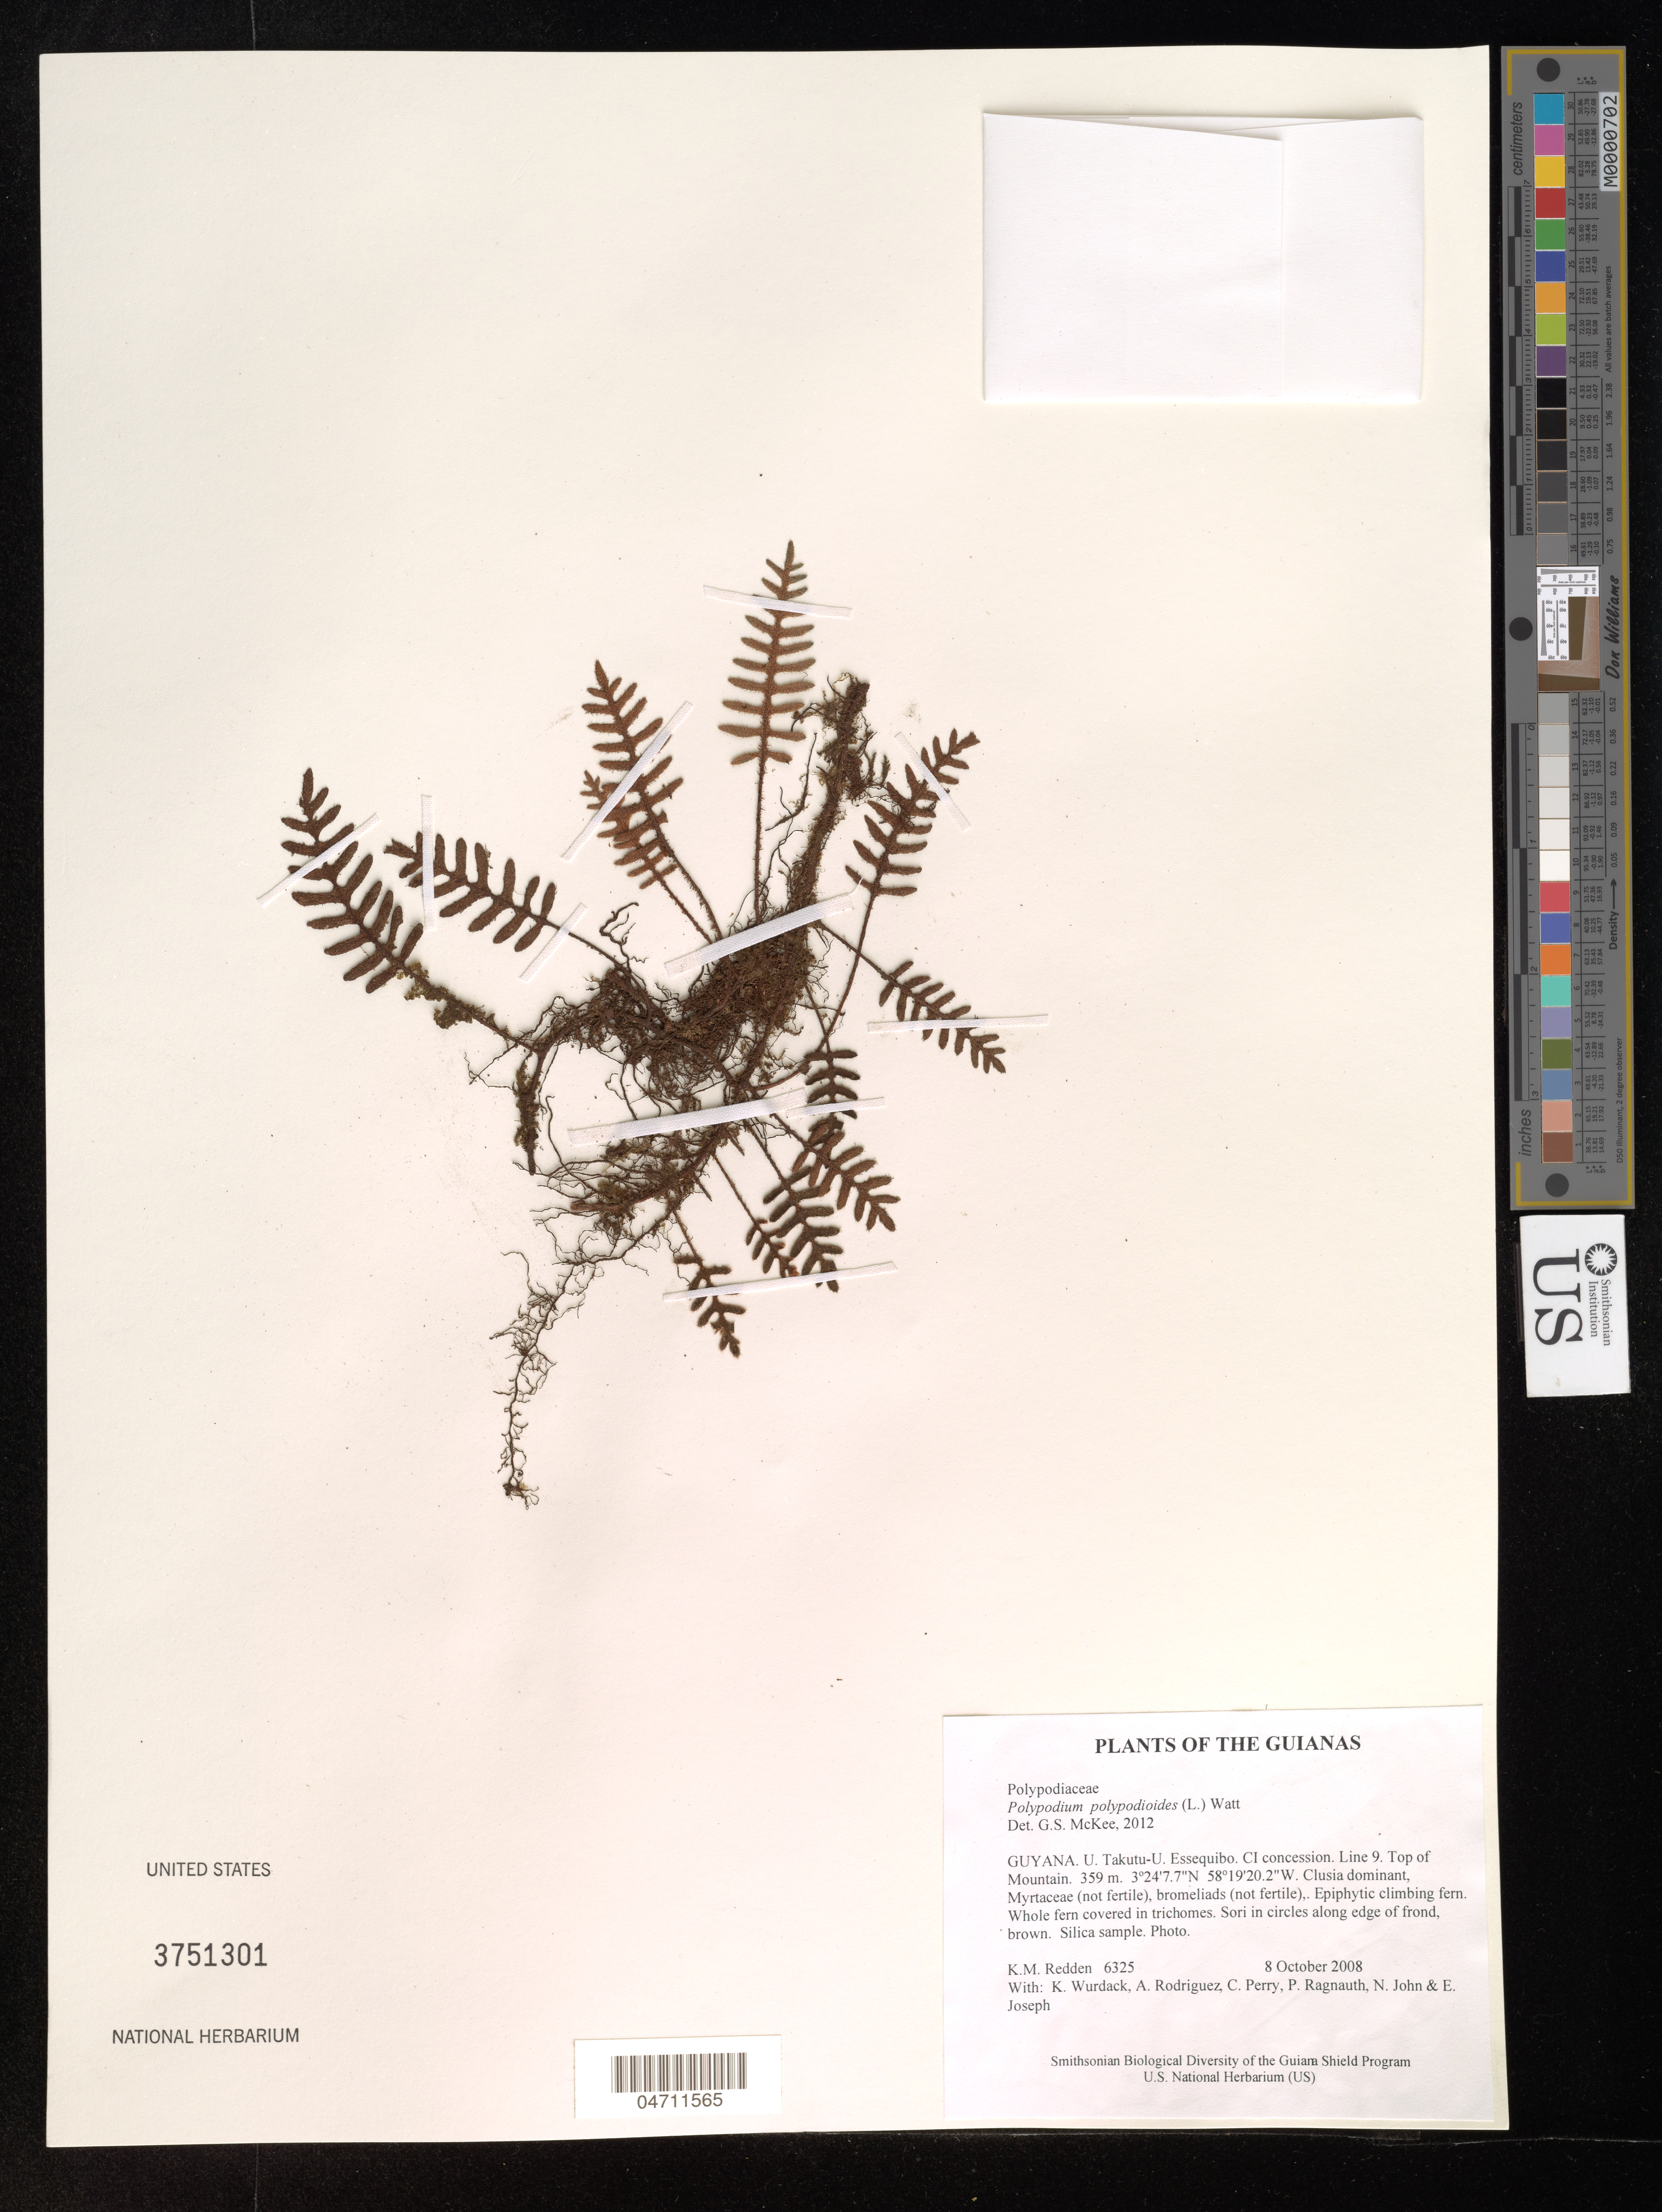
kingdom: Plantae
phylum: Tracheophyta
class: Polypodiopsida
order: Polypodiales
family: Polypodiaceae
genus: Polypodium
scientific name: Polypodium polypodioides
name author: (L.) Watt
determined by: McKee, G. S., (US), NMNH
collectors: K. M. Redden, K. Wurdack, A. Rodriguez, C. Perry, P. Ragnauth, N. John & E. Joseph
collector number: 6325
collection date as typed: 8 October 2008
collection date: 2008-10-08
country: Guyana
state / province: U. Takutu-U. Essequibo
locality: CI concession. Line 9. Top of Mountain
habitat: Clusia dominant, Myrtaceae (not fertile), bromeliads (not fertile)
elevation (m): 359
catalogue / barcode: US 3751301